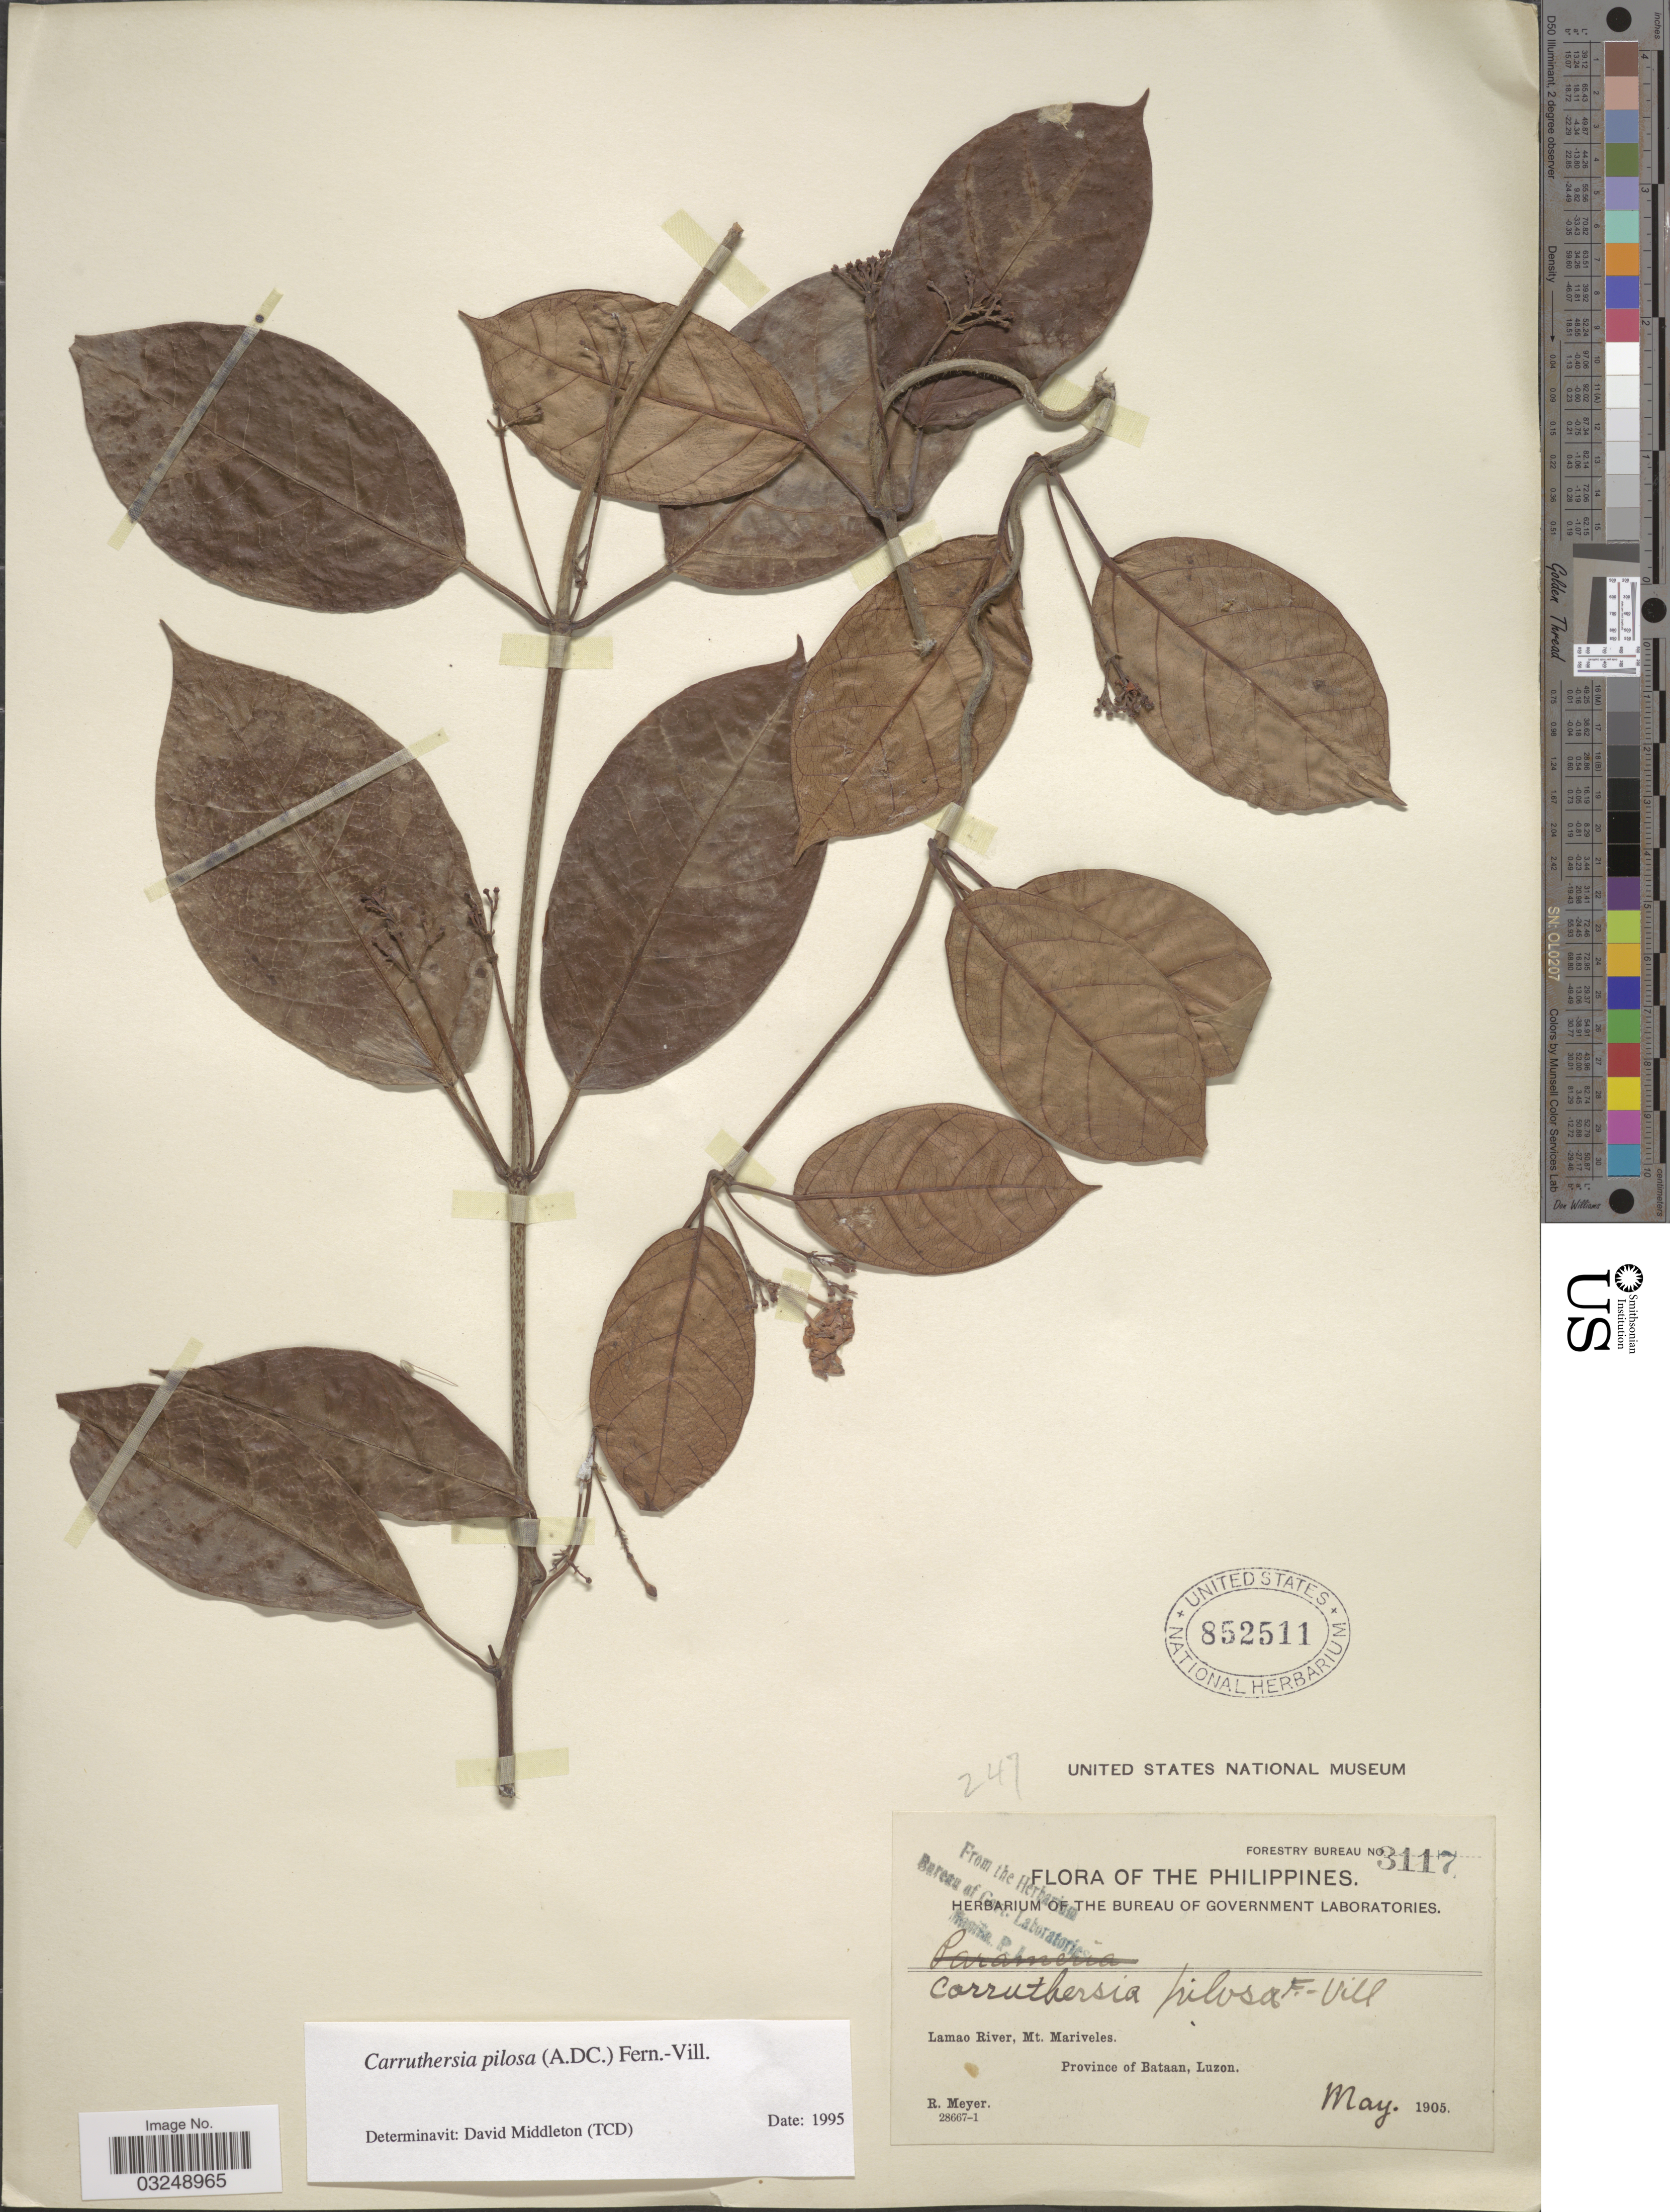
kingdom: Plantae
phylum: Tracheophyta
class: Magnoliopsida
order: Gentianales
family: Apocynaceae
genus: Carruthersia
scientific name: Carruthersia pilosa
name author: (DC.) Fern.-Vill.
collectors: R. Meyer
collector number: Forestry Bureau 3117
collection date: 1905-05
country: Philippines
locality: Lamao River, Mt. Mariveles. Province of Bataan, Luzon.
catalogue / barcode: US 852511